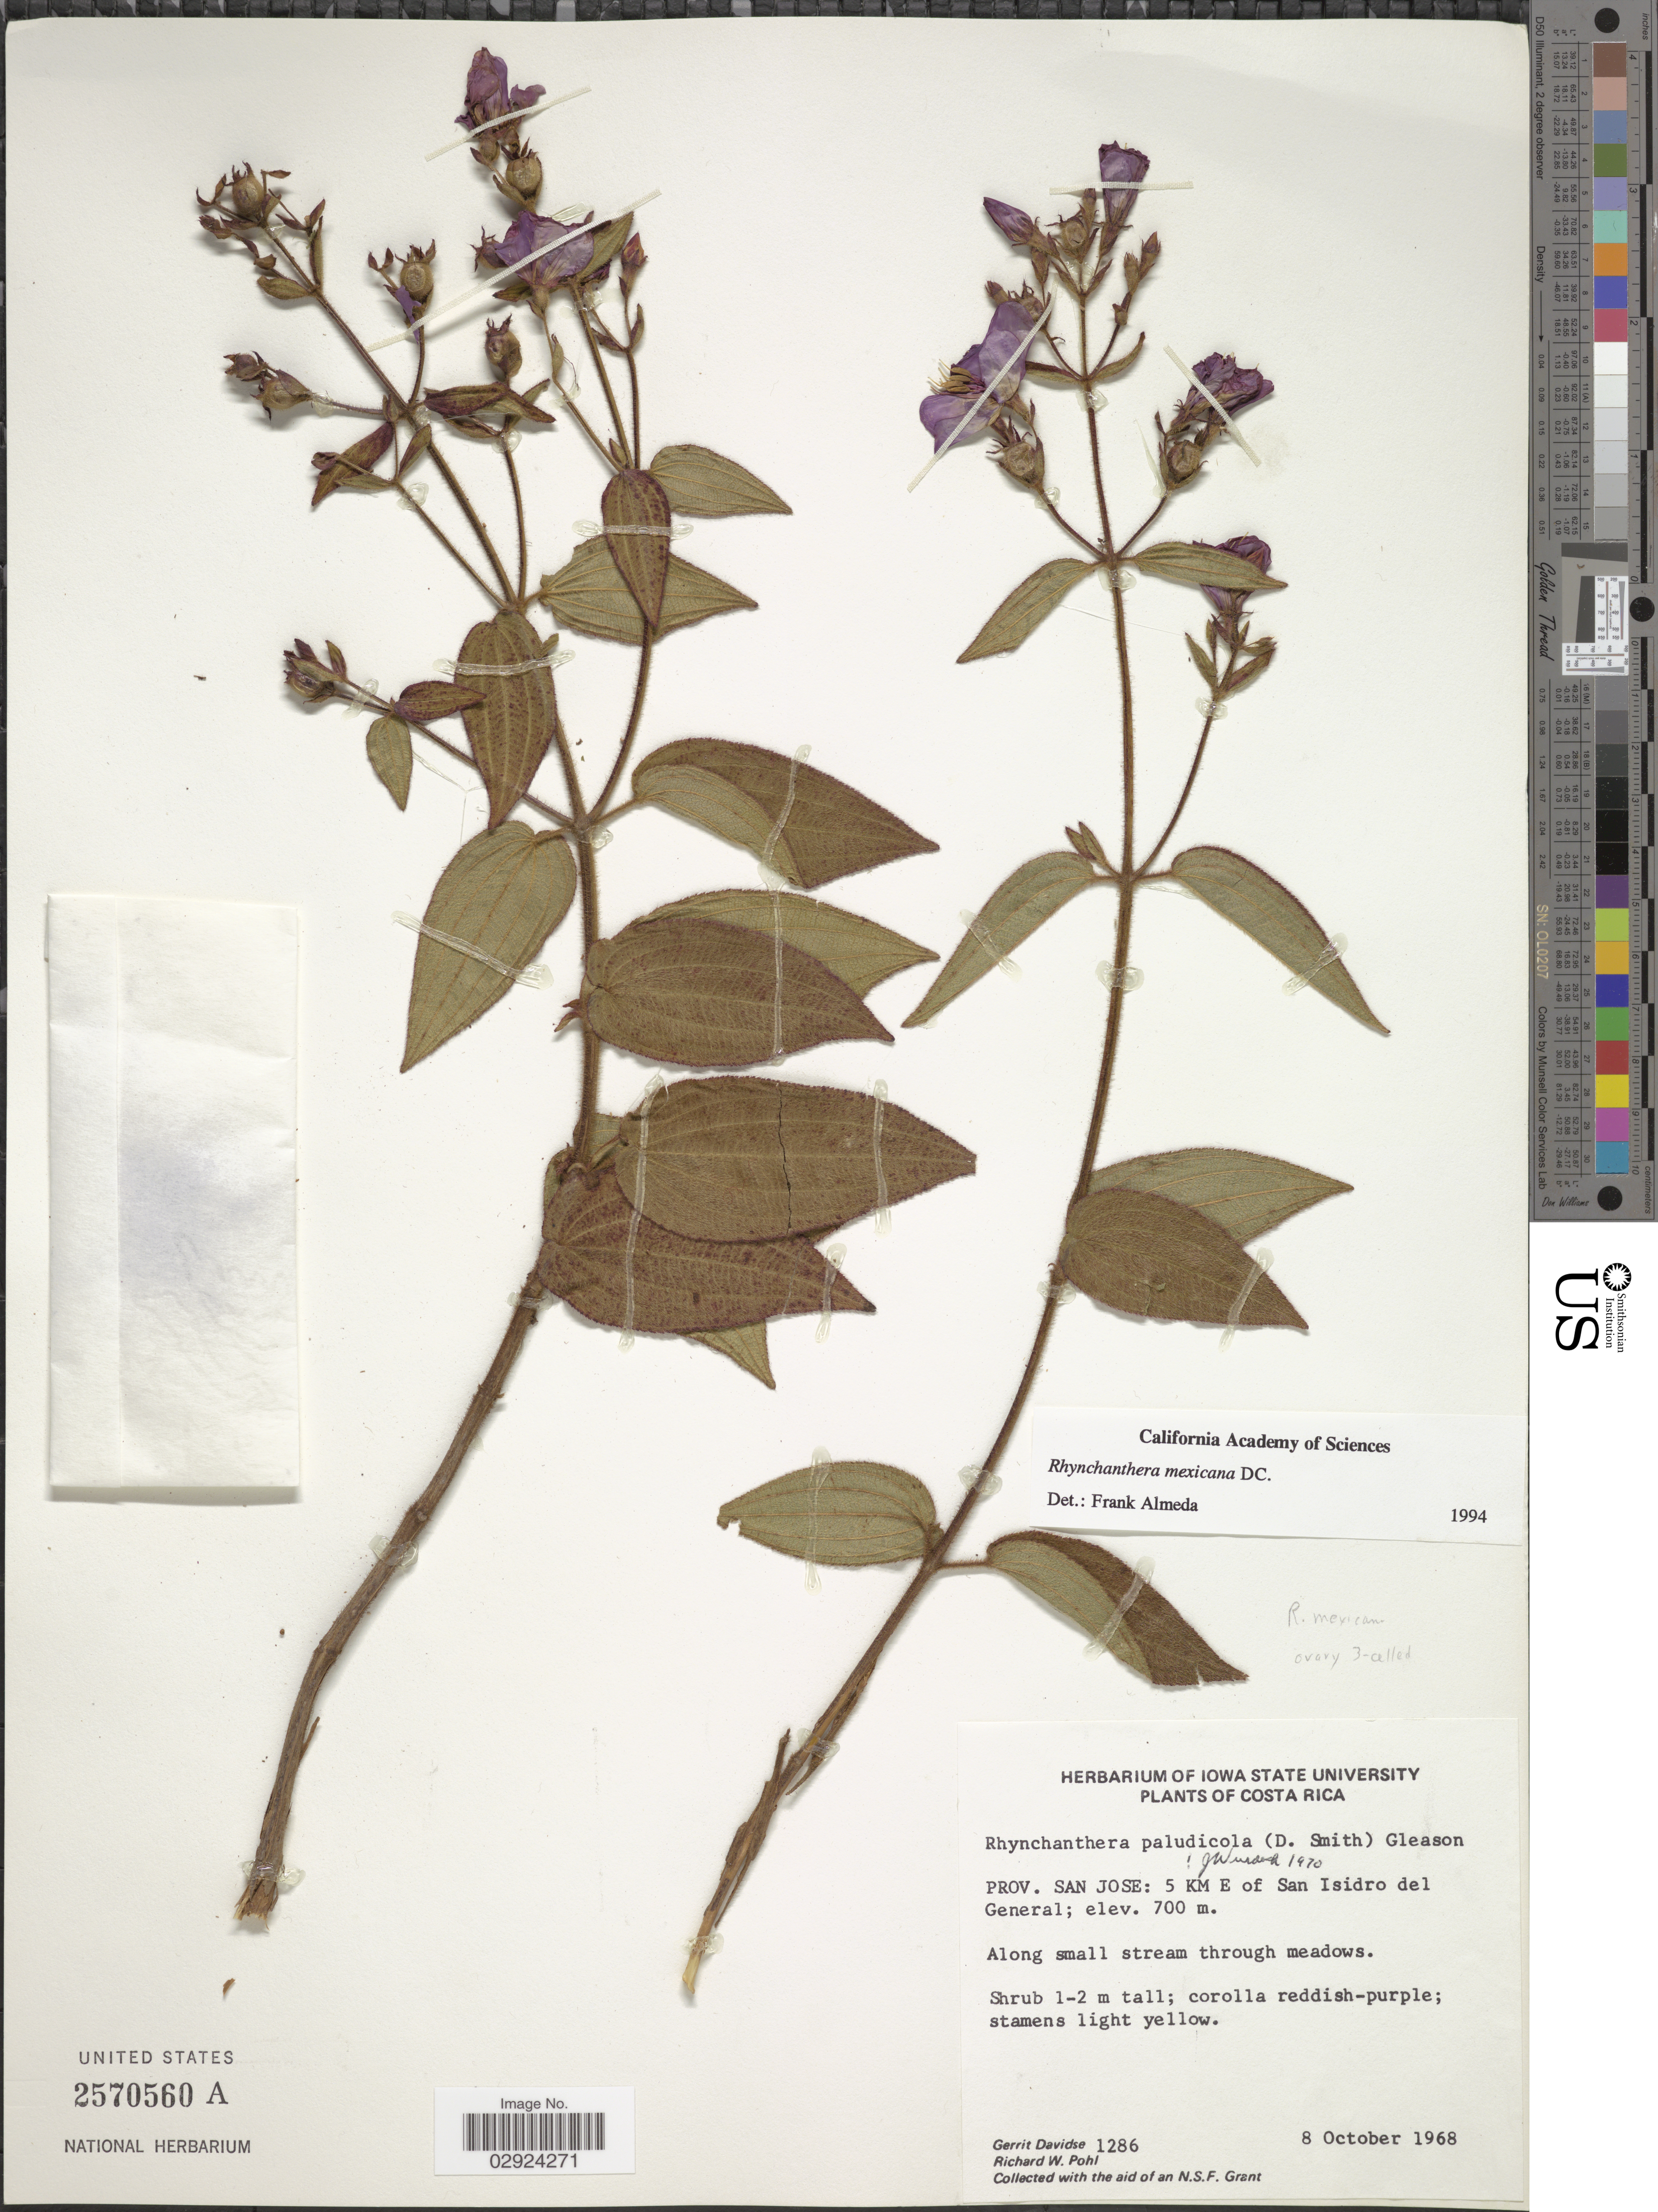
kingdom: Plantae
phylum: Tracheophyta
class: Magnoliopsida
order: Myrtales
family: Melastomataceae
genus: Rhynchanthera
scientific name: Rhynchanthera mexicana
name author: DC.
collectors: G. Davidse & R. W. Pohl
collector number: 1286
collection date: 1968-10-08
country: Costa Rica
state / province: San José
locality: Prov. San Jose: 5 Km E of San Isidro del General.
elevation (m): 700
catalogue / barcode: US 2570560A